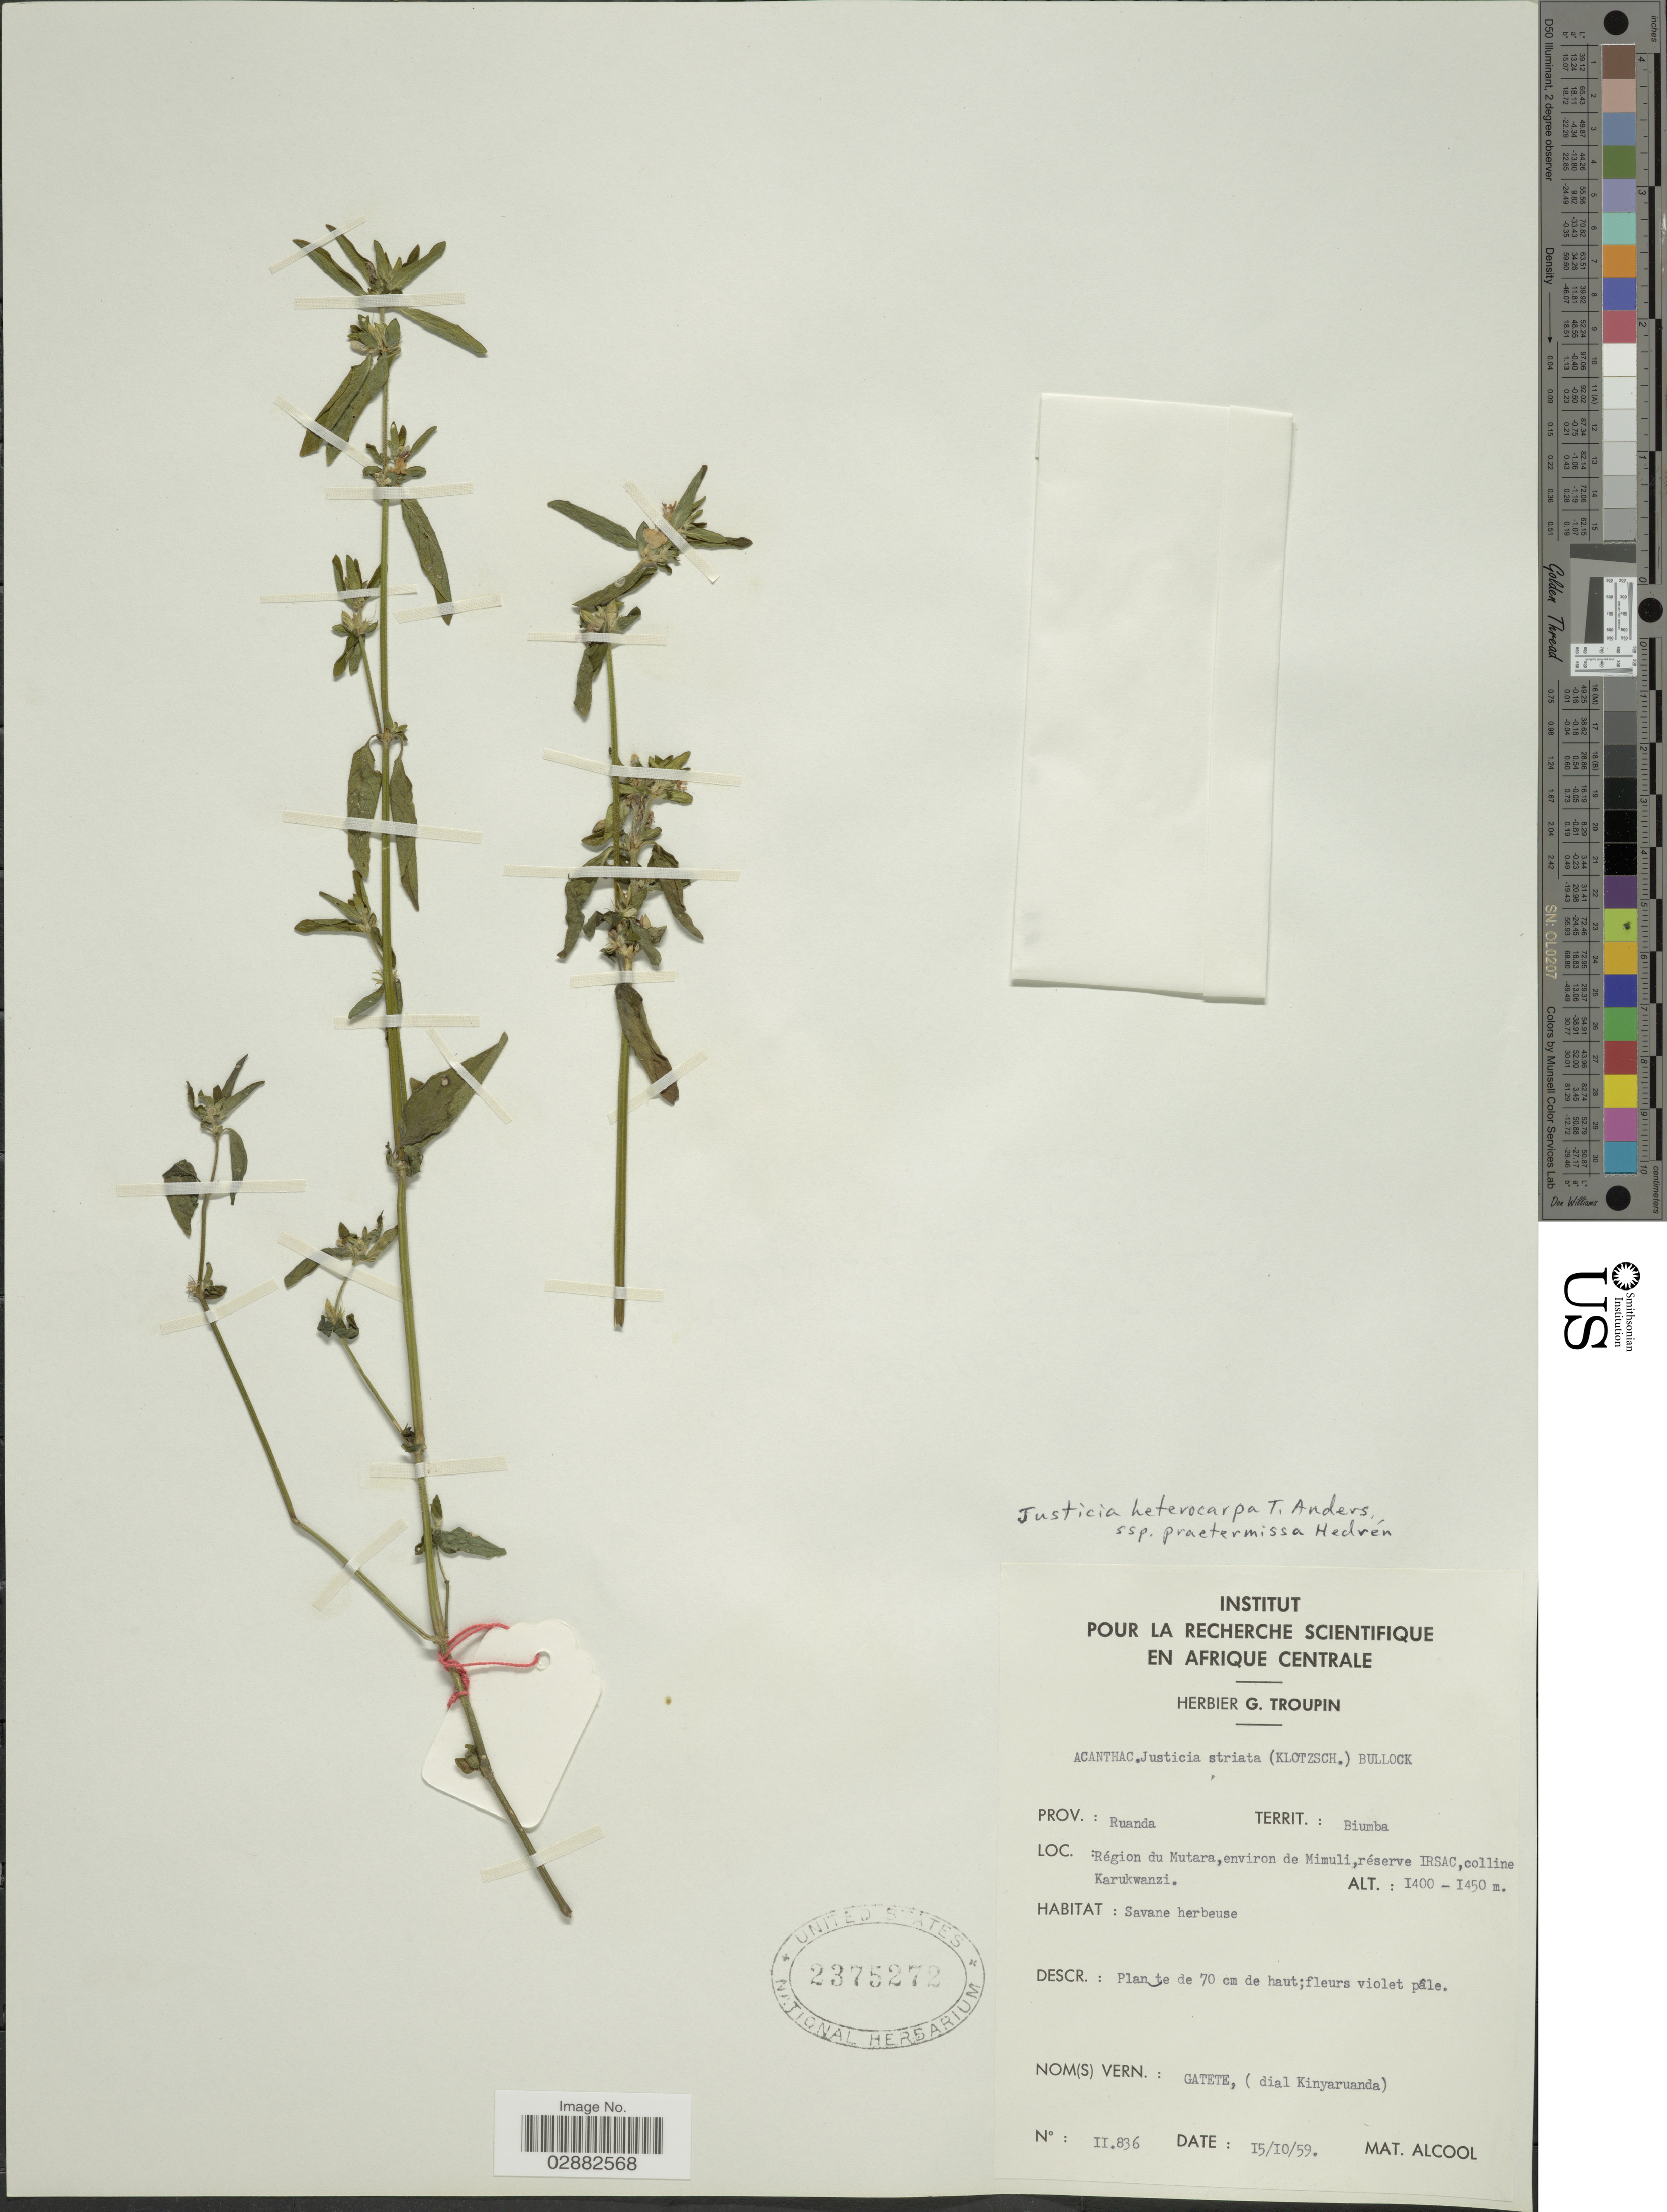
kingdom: Plantae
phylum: Tracheophyta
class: Magnoliopsida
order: Lamiales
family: Acanthaceae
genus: Justicia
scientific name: Justicia striata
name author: D.N. Gibson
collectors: ex herb. G. Troupin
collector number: II836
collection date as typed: Transcribed d/m/y: 15/10/59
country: Rwanda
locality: Prov.: Ruanda, Territ.: Biumba, Région du Mutara, environ de Mimuli, réserve IRSAC, colline Karukwanzi.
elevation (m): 1400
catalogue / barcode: US 2375272